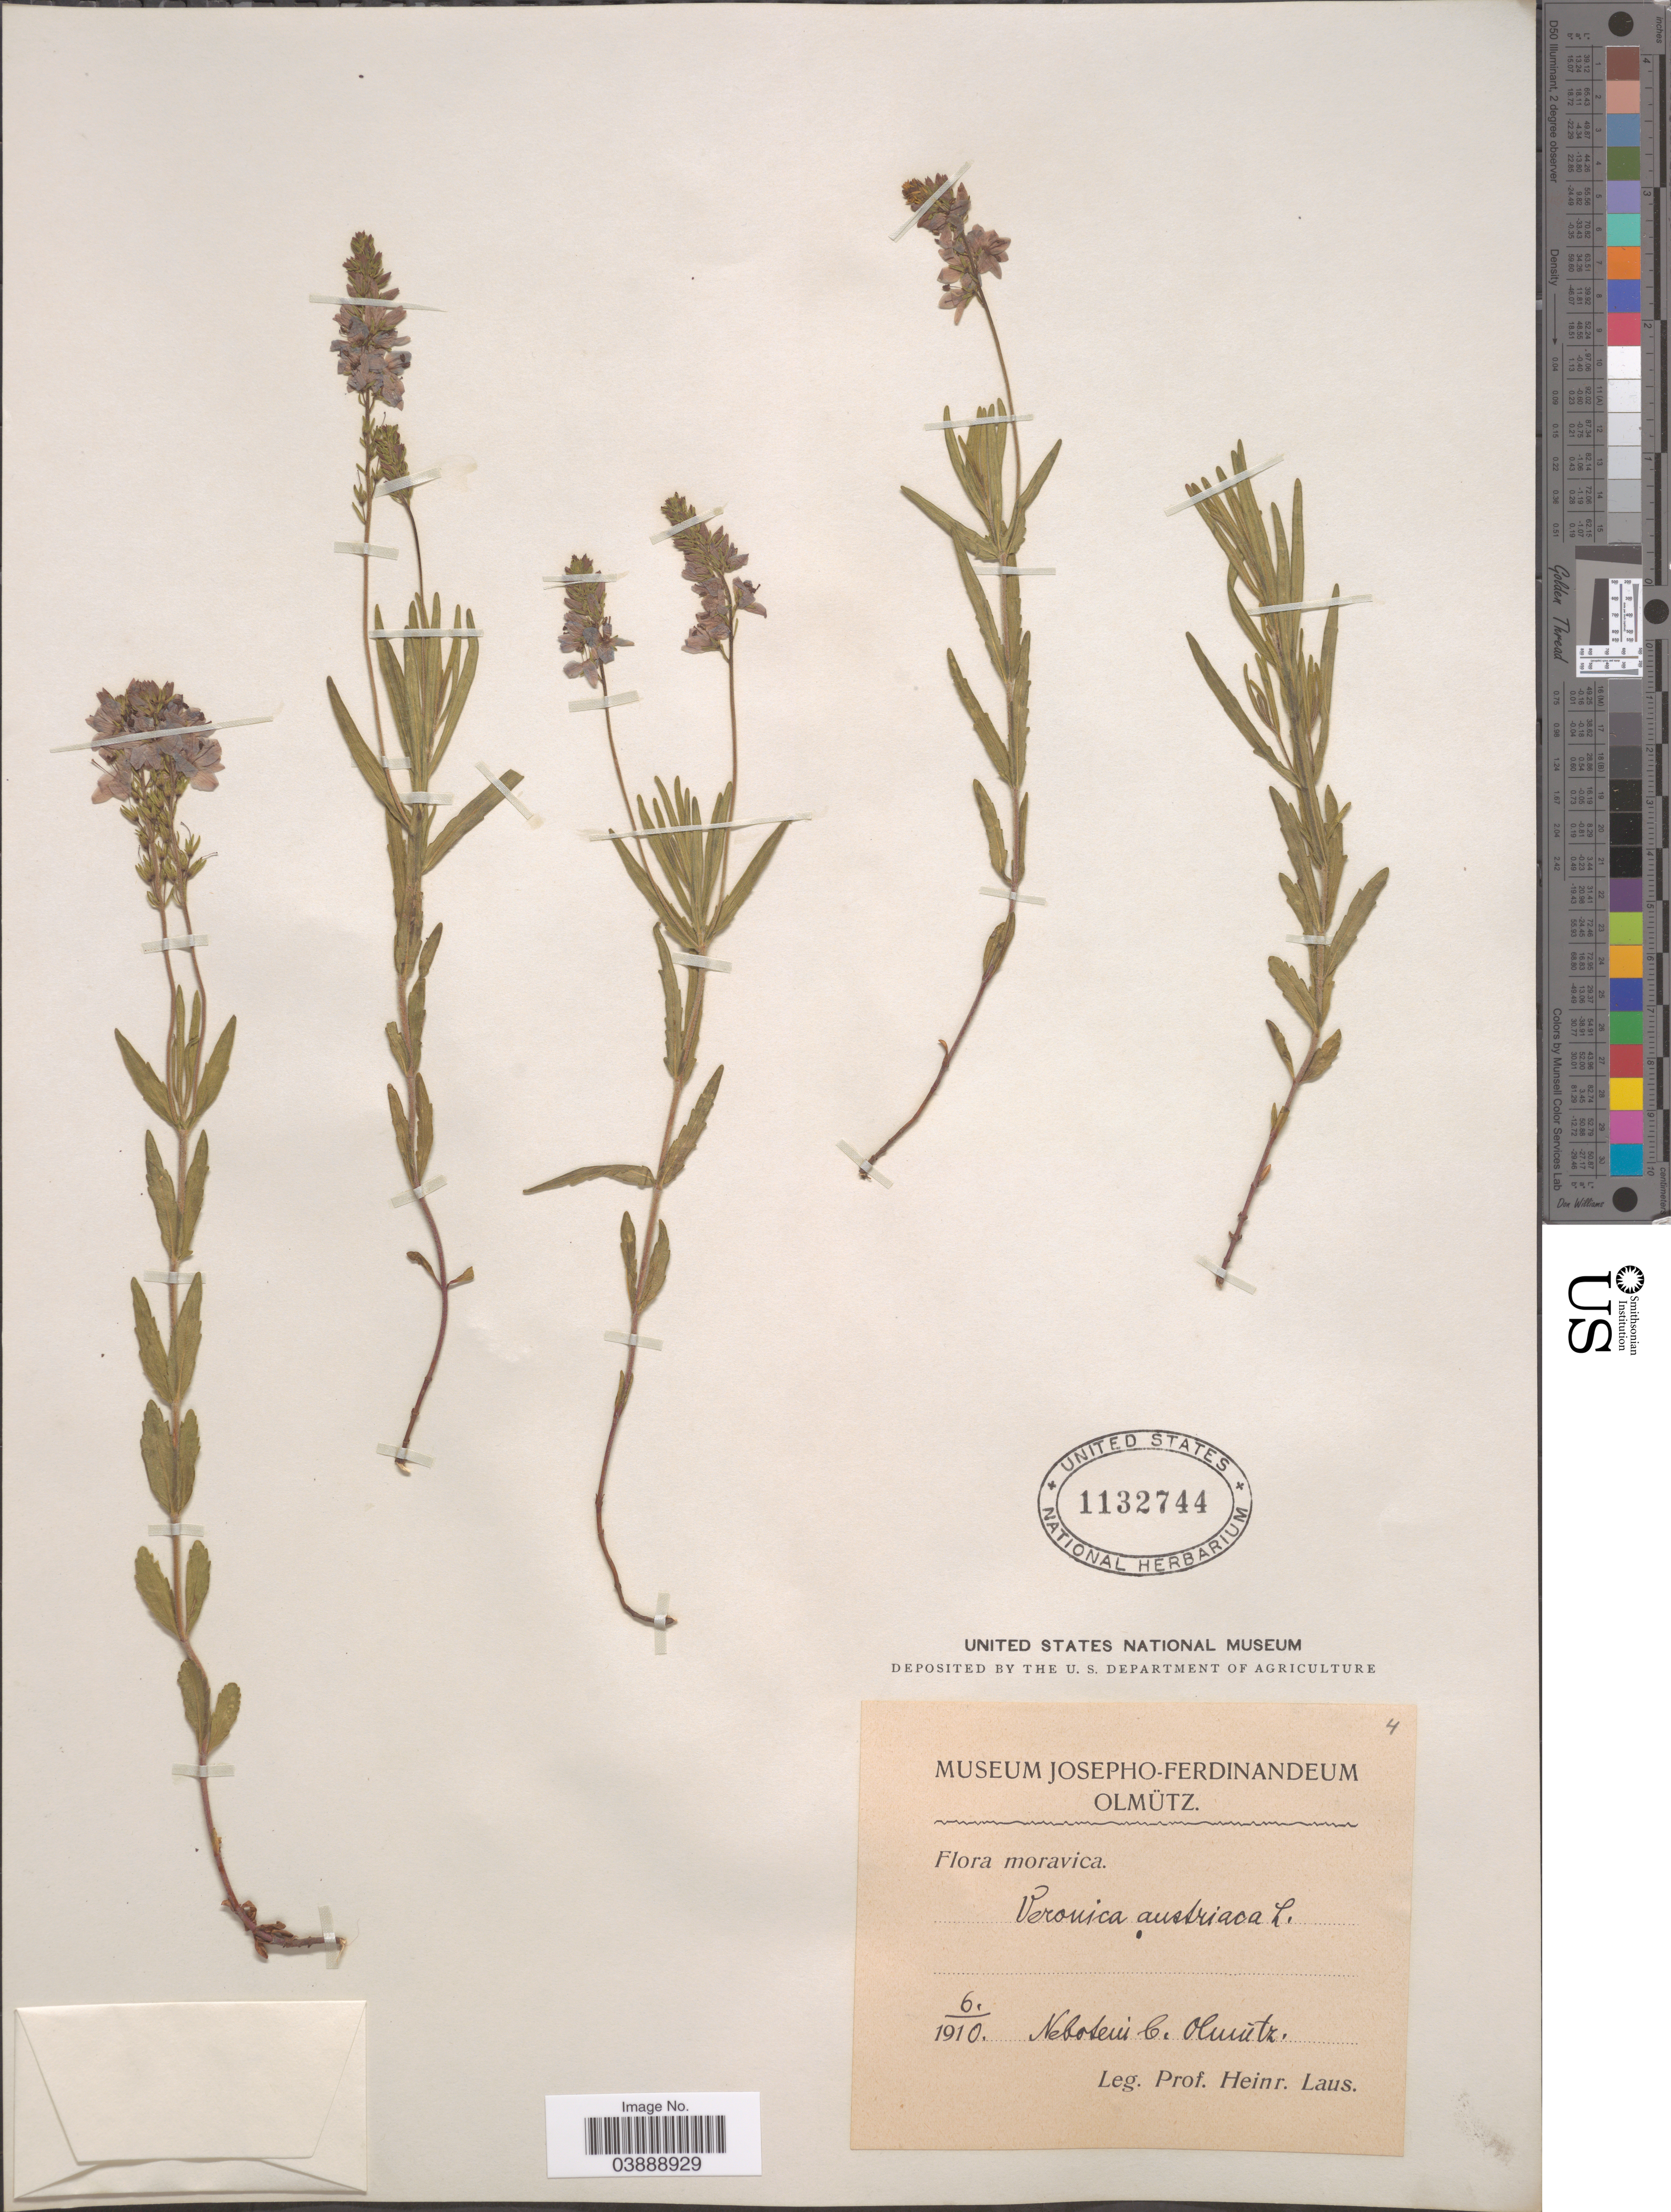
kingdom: Plantae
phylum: Tracheophyta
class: Magnoliopsida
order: Lamiales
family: Plantaginaceae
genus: Veronica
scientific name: Veronica austriaca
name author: L.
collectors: H. Laus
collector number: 4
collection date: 1910-06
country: Czechia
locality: Moravica. Neboteni C. Olunitz. [interpreted]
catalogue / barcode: US 1132744